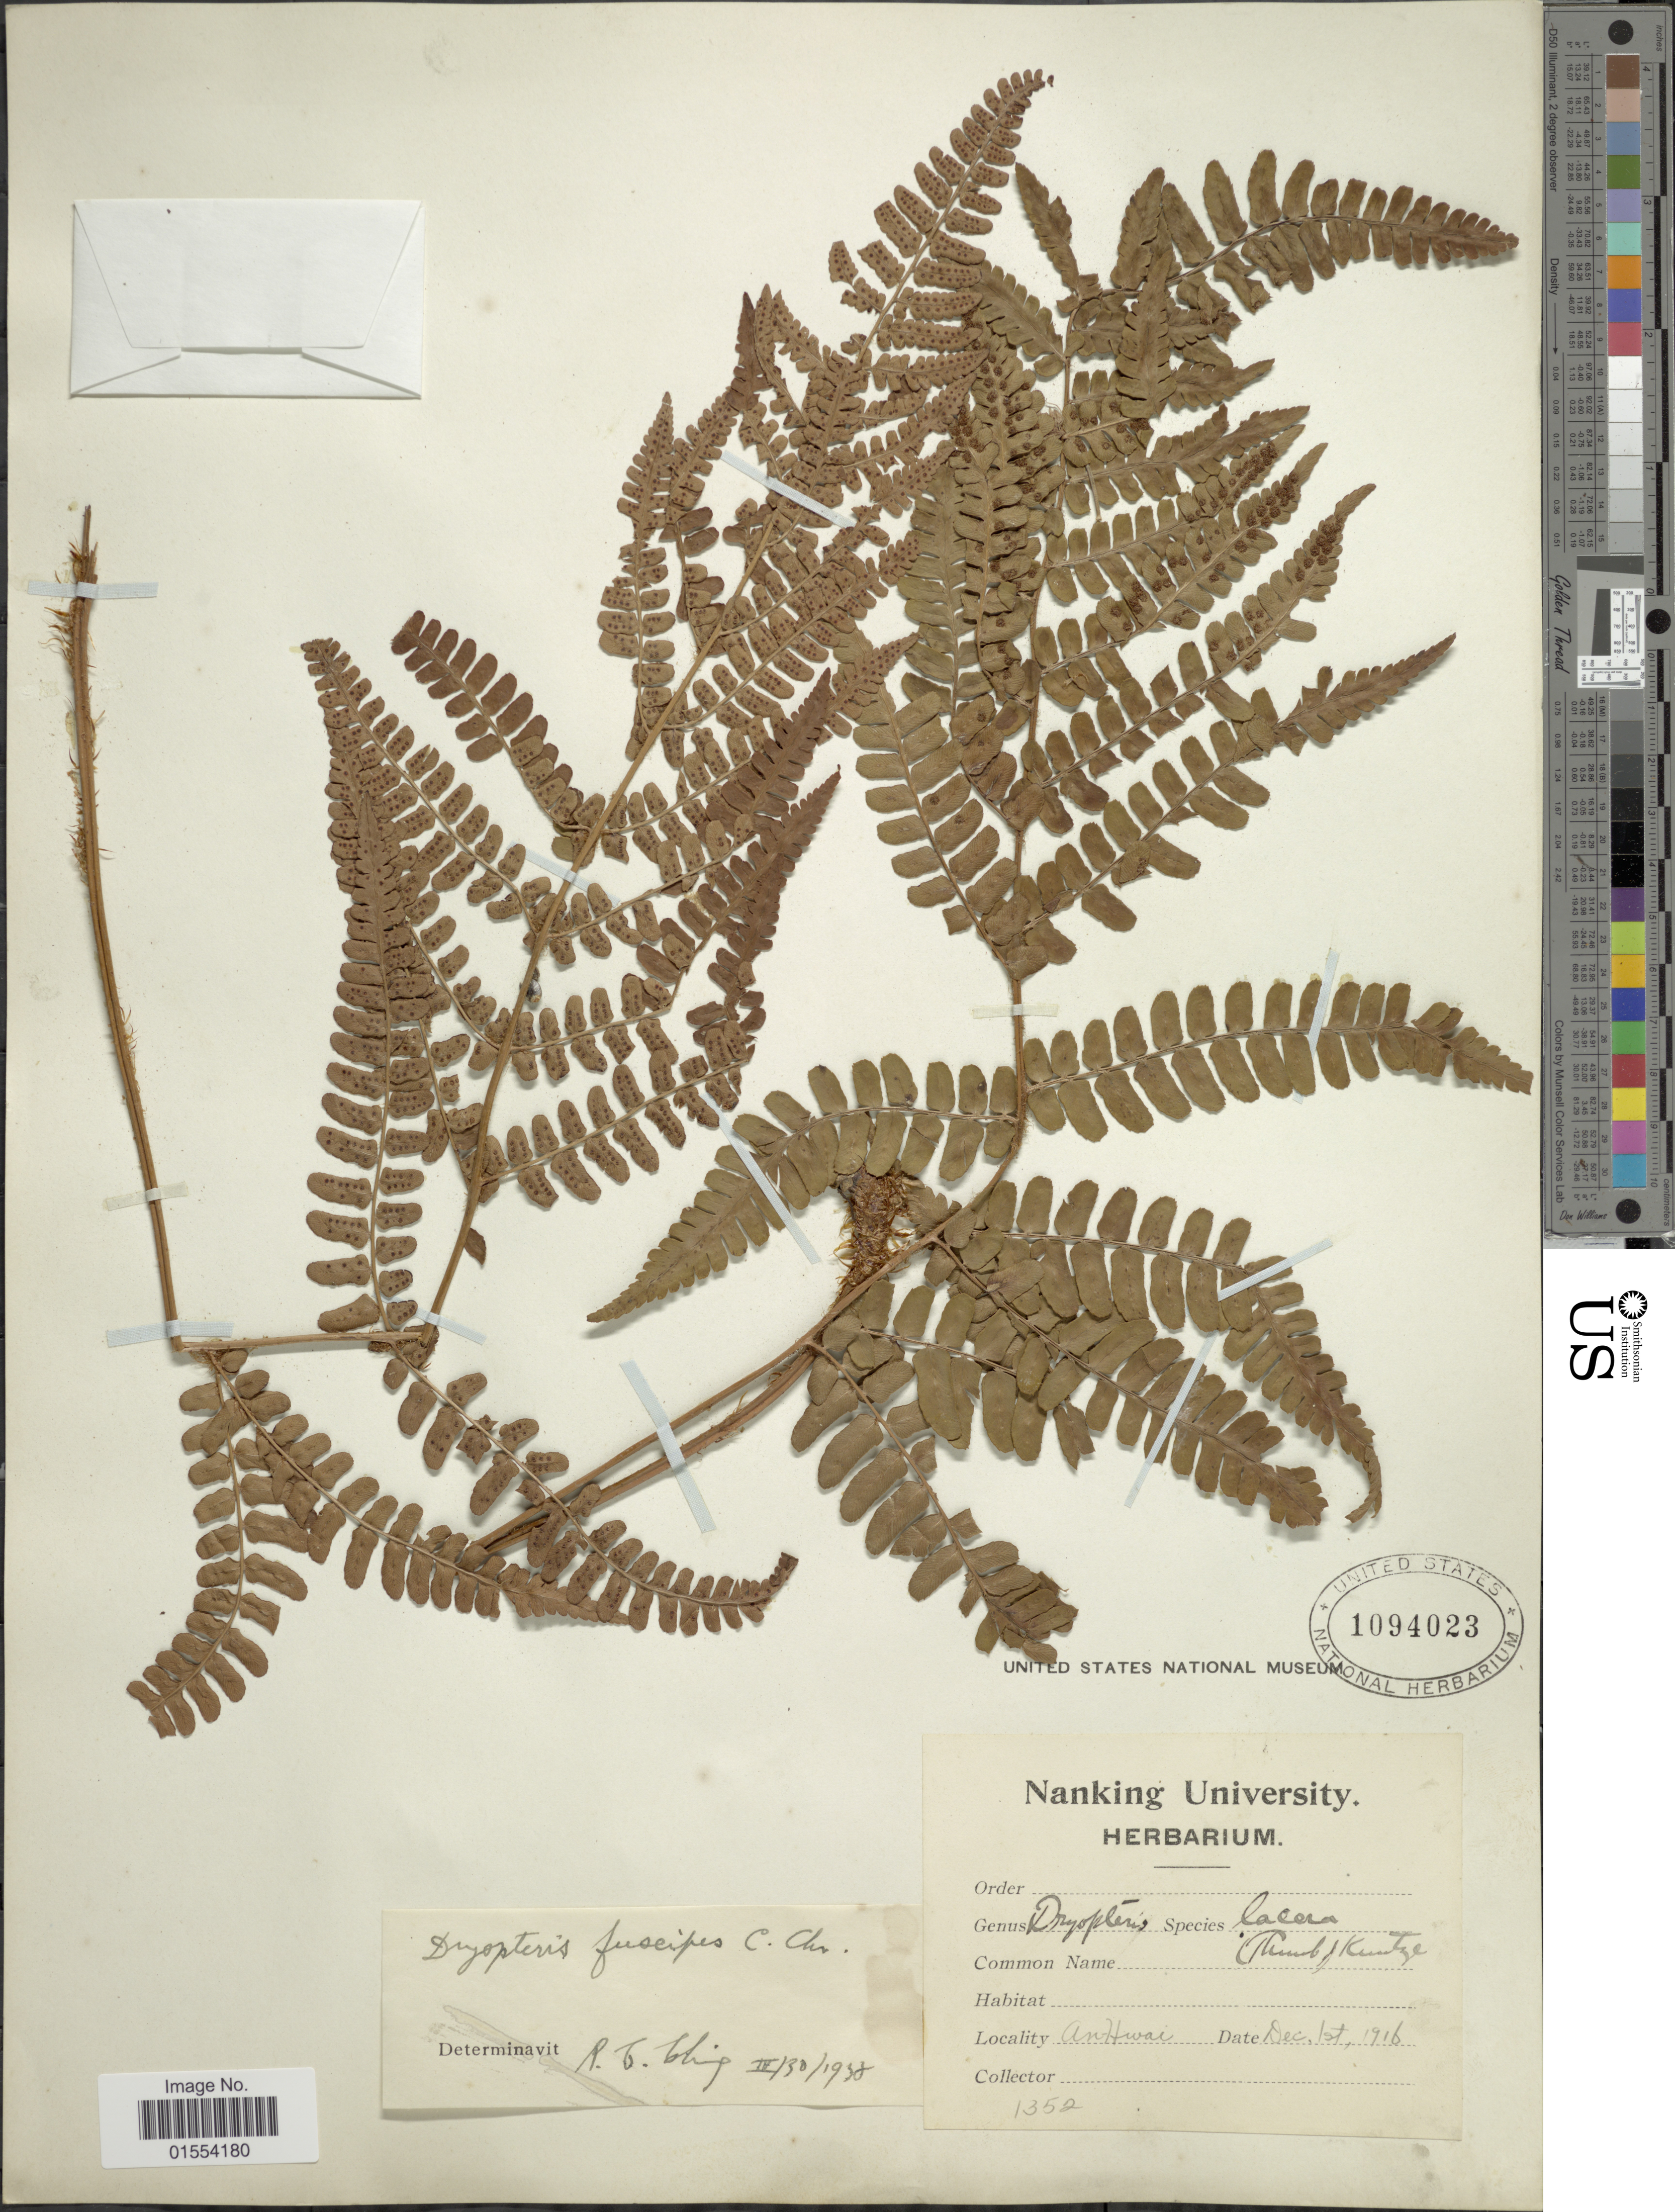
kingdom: Plantae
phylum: Tracheophyta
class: Polypodiopsida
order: Polypodiales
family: Dryopteridaceae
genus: Dryopteris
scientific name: Dryopteris fuscipes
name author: C. Chr.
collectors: Nanking University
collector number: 1352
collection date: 1916-12-01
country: China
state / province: Anhui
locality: Anhwei .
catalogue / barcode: US 1094023